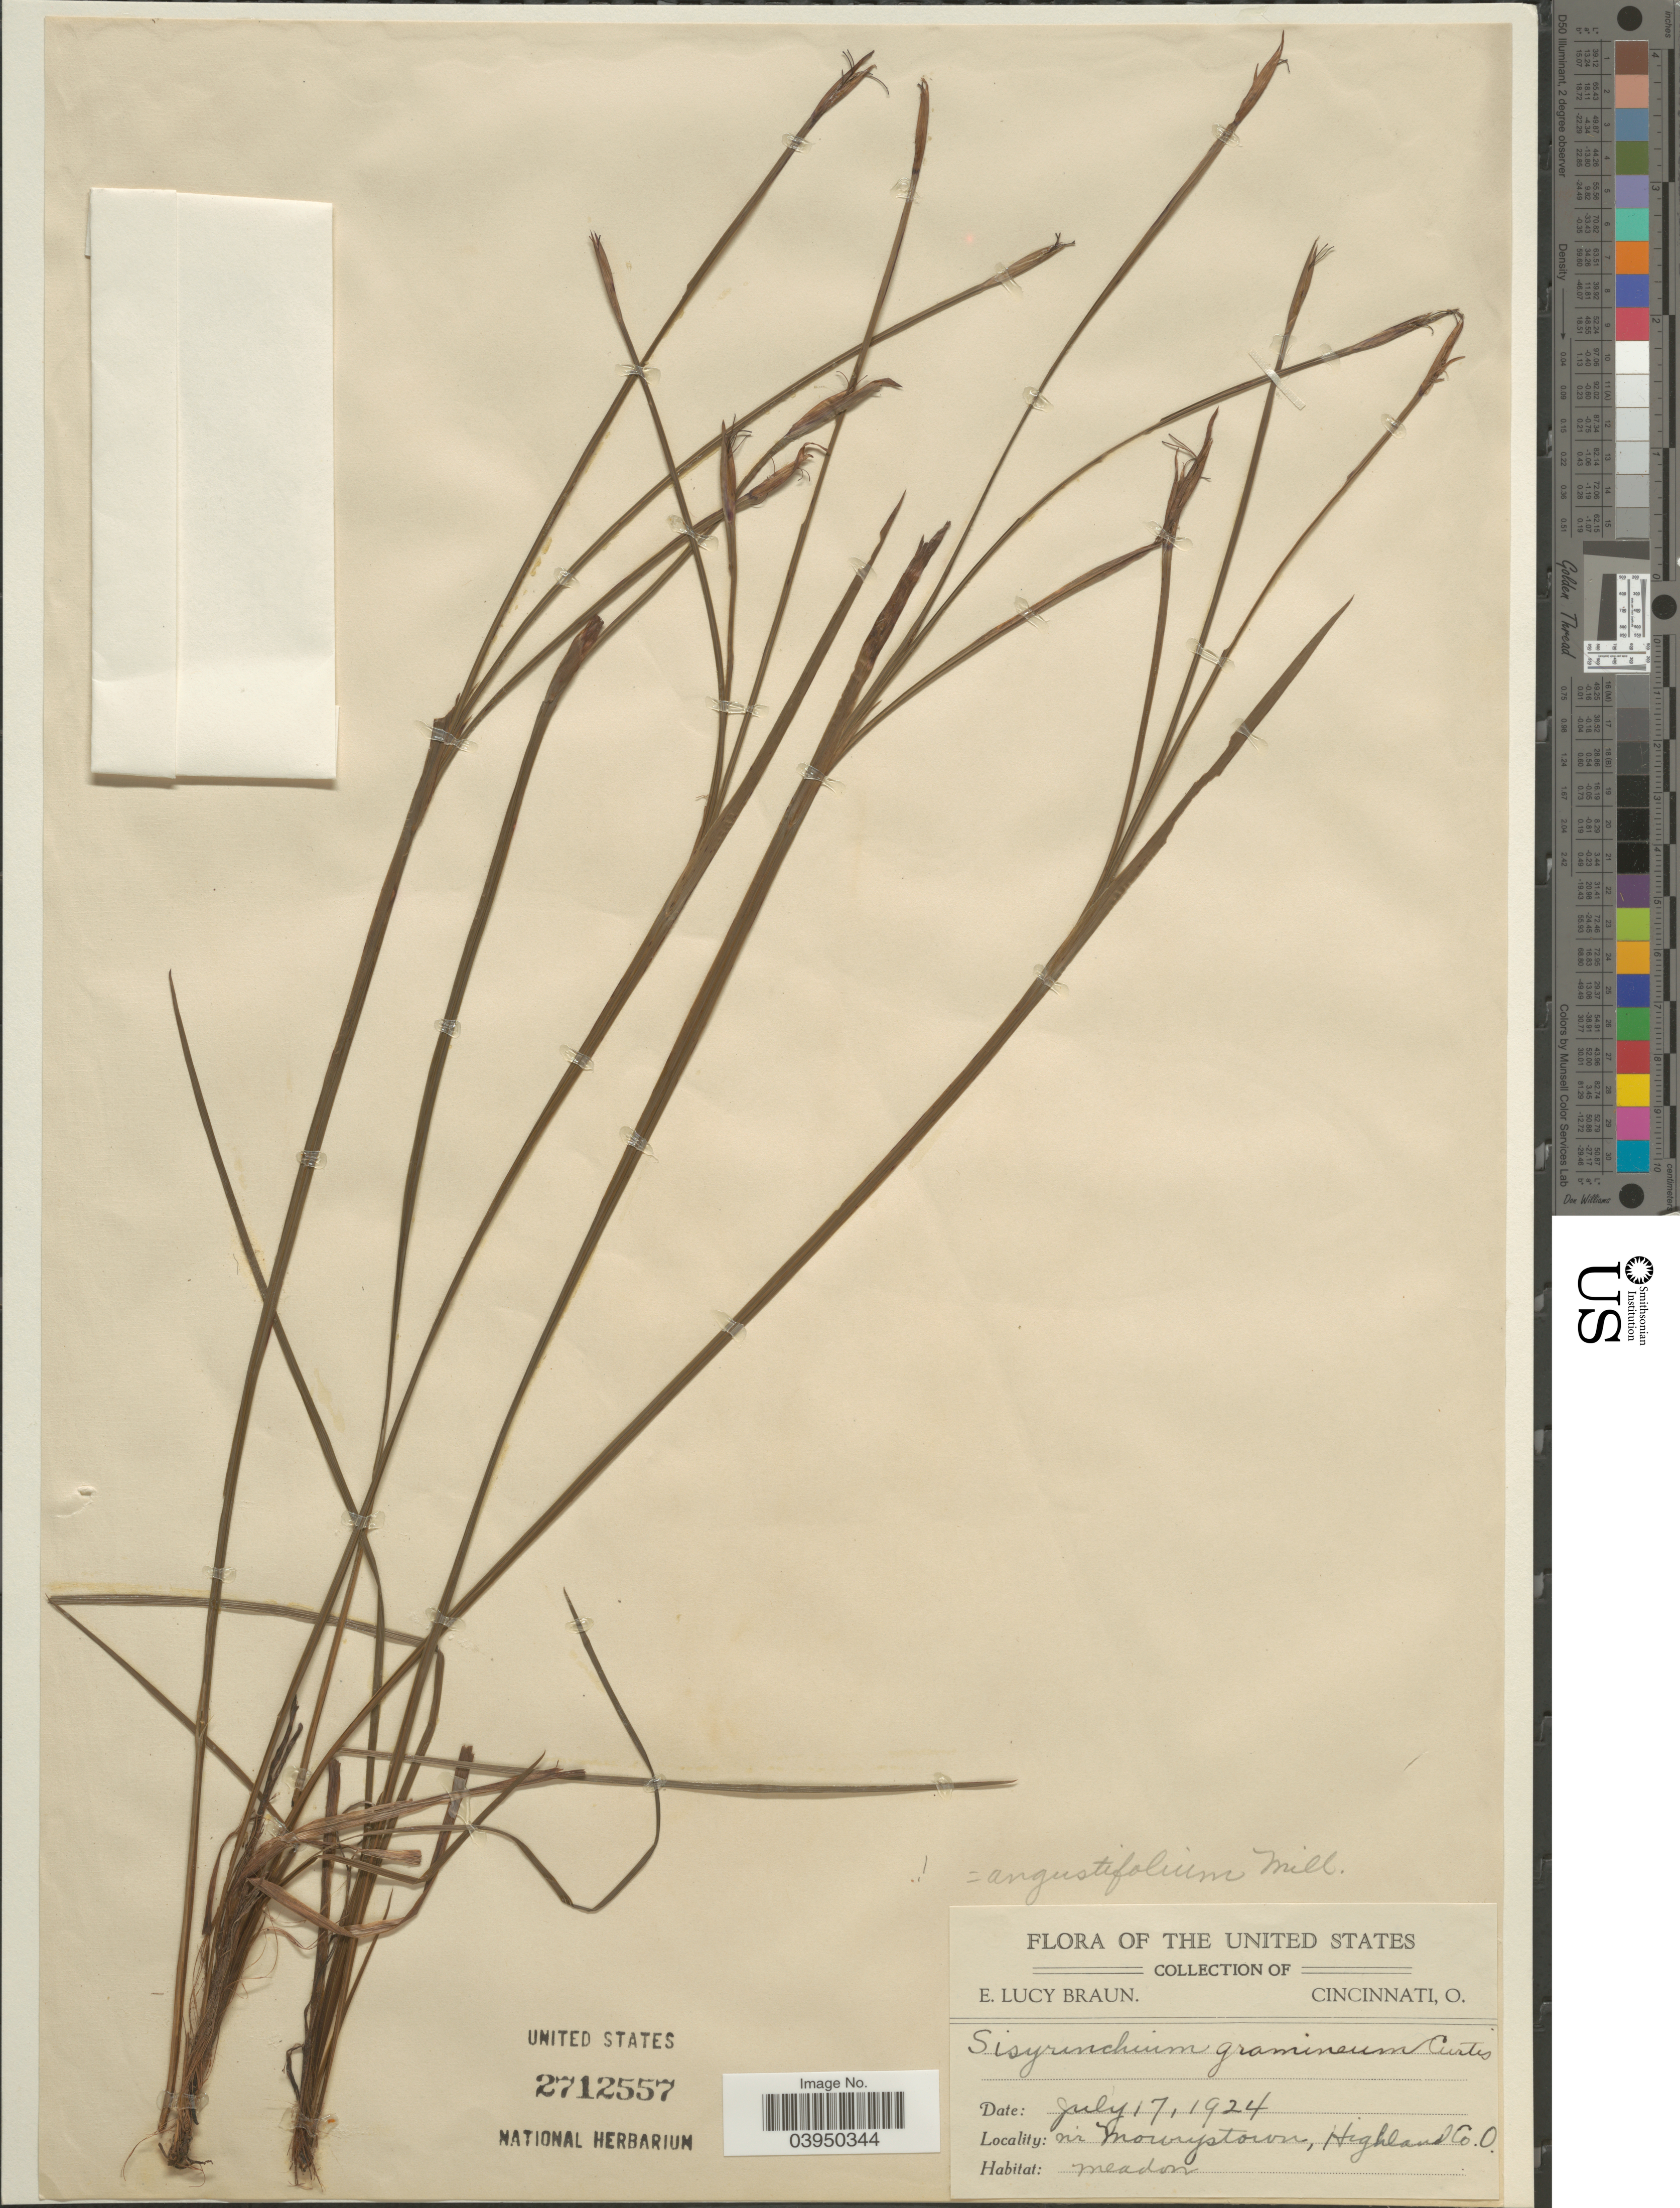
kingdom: Plantae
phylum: Tracheophyta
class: Liliopsida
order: Asparagales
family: Iridaceae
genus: Sisyrinchium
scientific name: Sisyrinchium angustifolium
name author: Mill.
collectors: E. L. Braun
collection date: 1924-07-17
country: United States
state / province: Ohio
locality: Nr Mowrystown, Highland Co.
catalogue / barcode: US 2712557